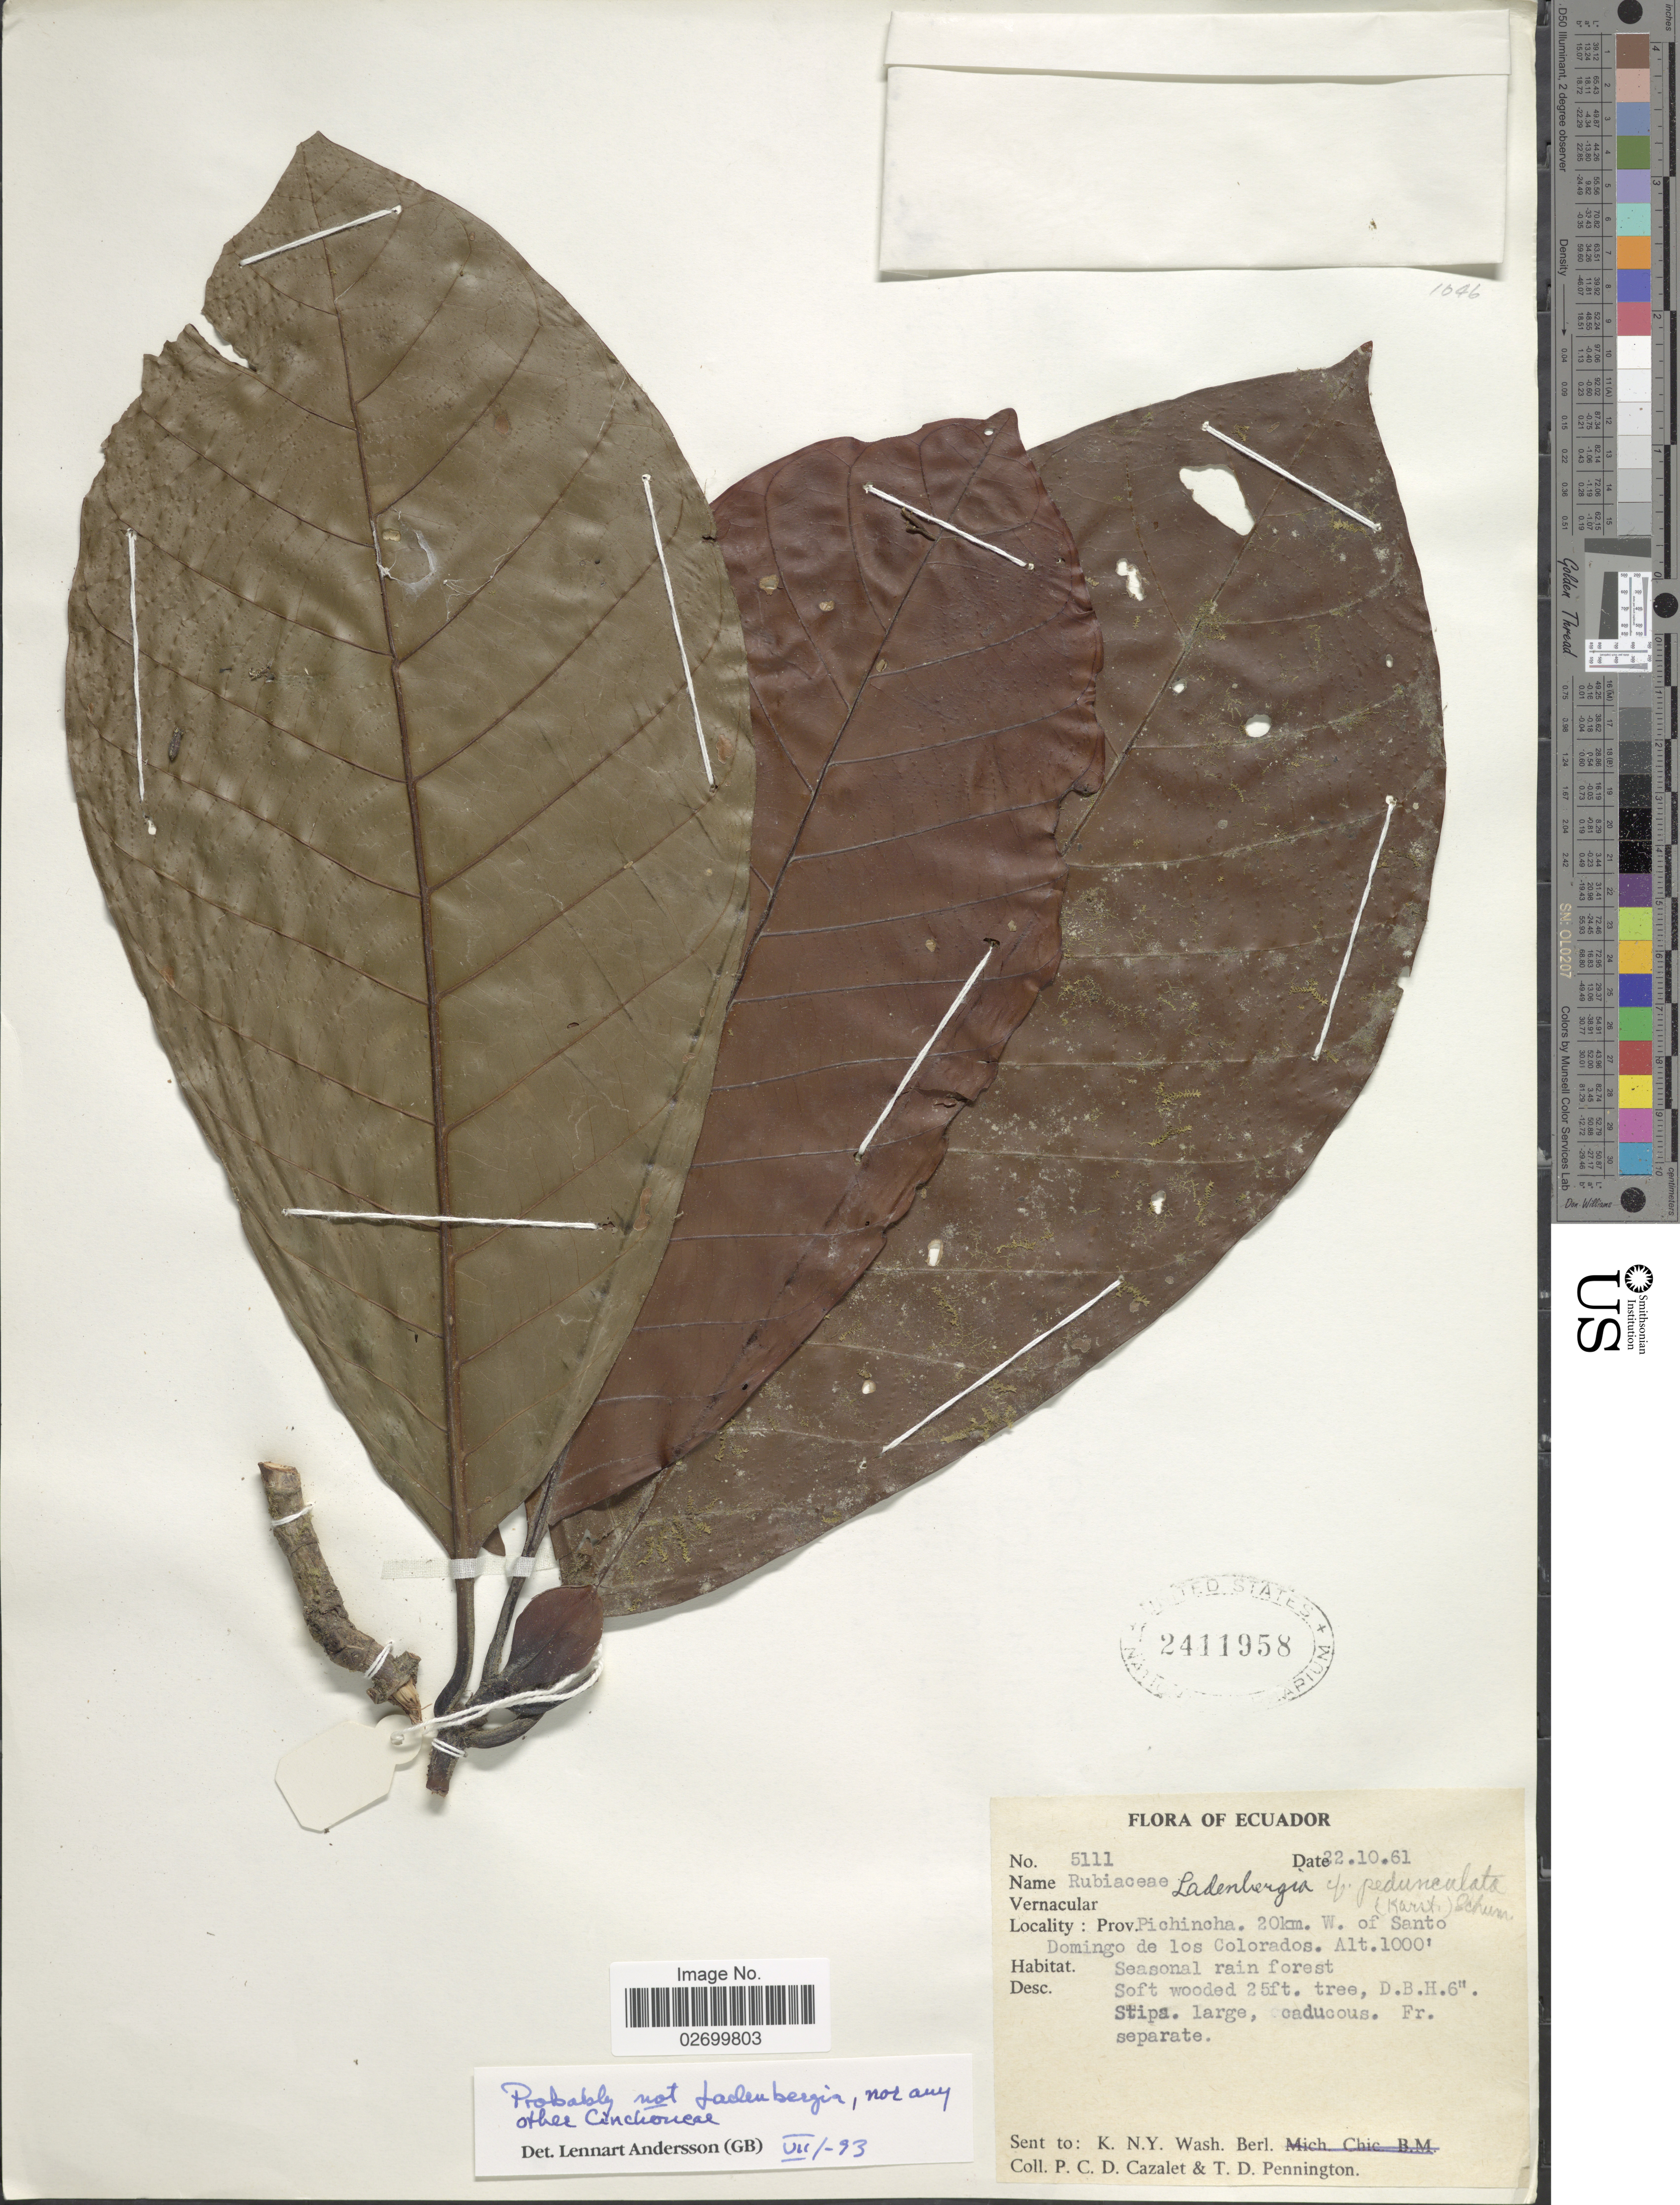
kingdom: Plantae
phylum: Tracheophyta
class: Magnoliopsida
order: Gentianales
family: Rubiaceae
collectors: P. C. D. Cazalet & T. D. Pennington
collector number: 5111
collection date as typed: Transcribed d/m/y: 22/10/61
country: Ecuador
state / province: Pichincha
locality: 20km. W. of Santo Domingo de los Colorados.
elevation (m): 305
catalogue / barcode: US 2411958